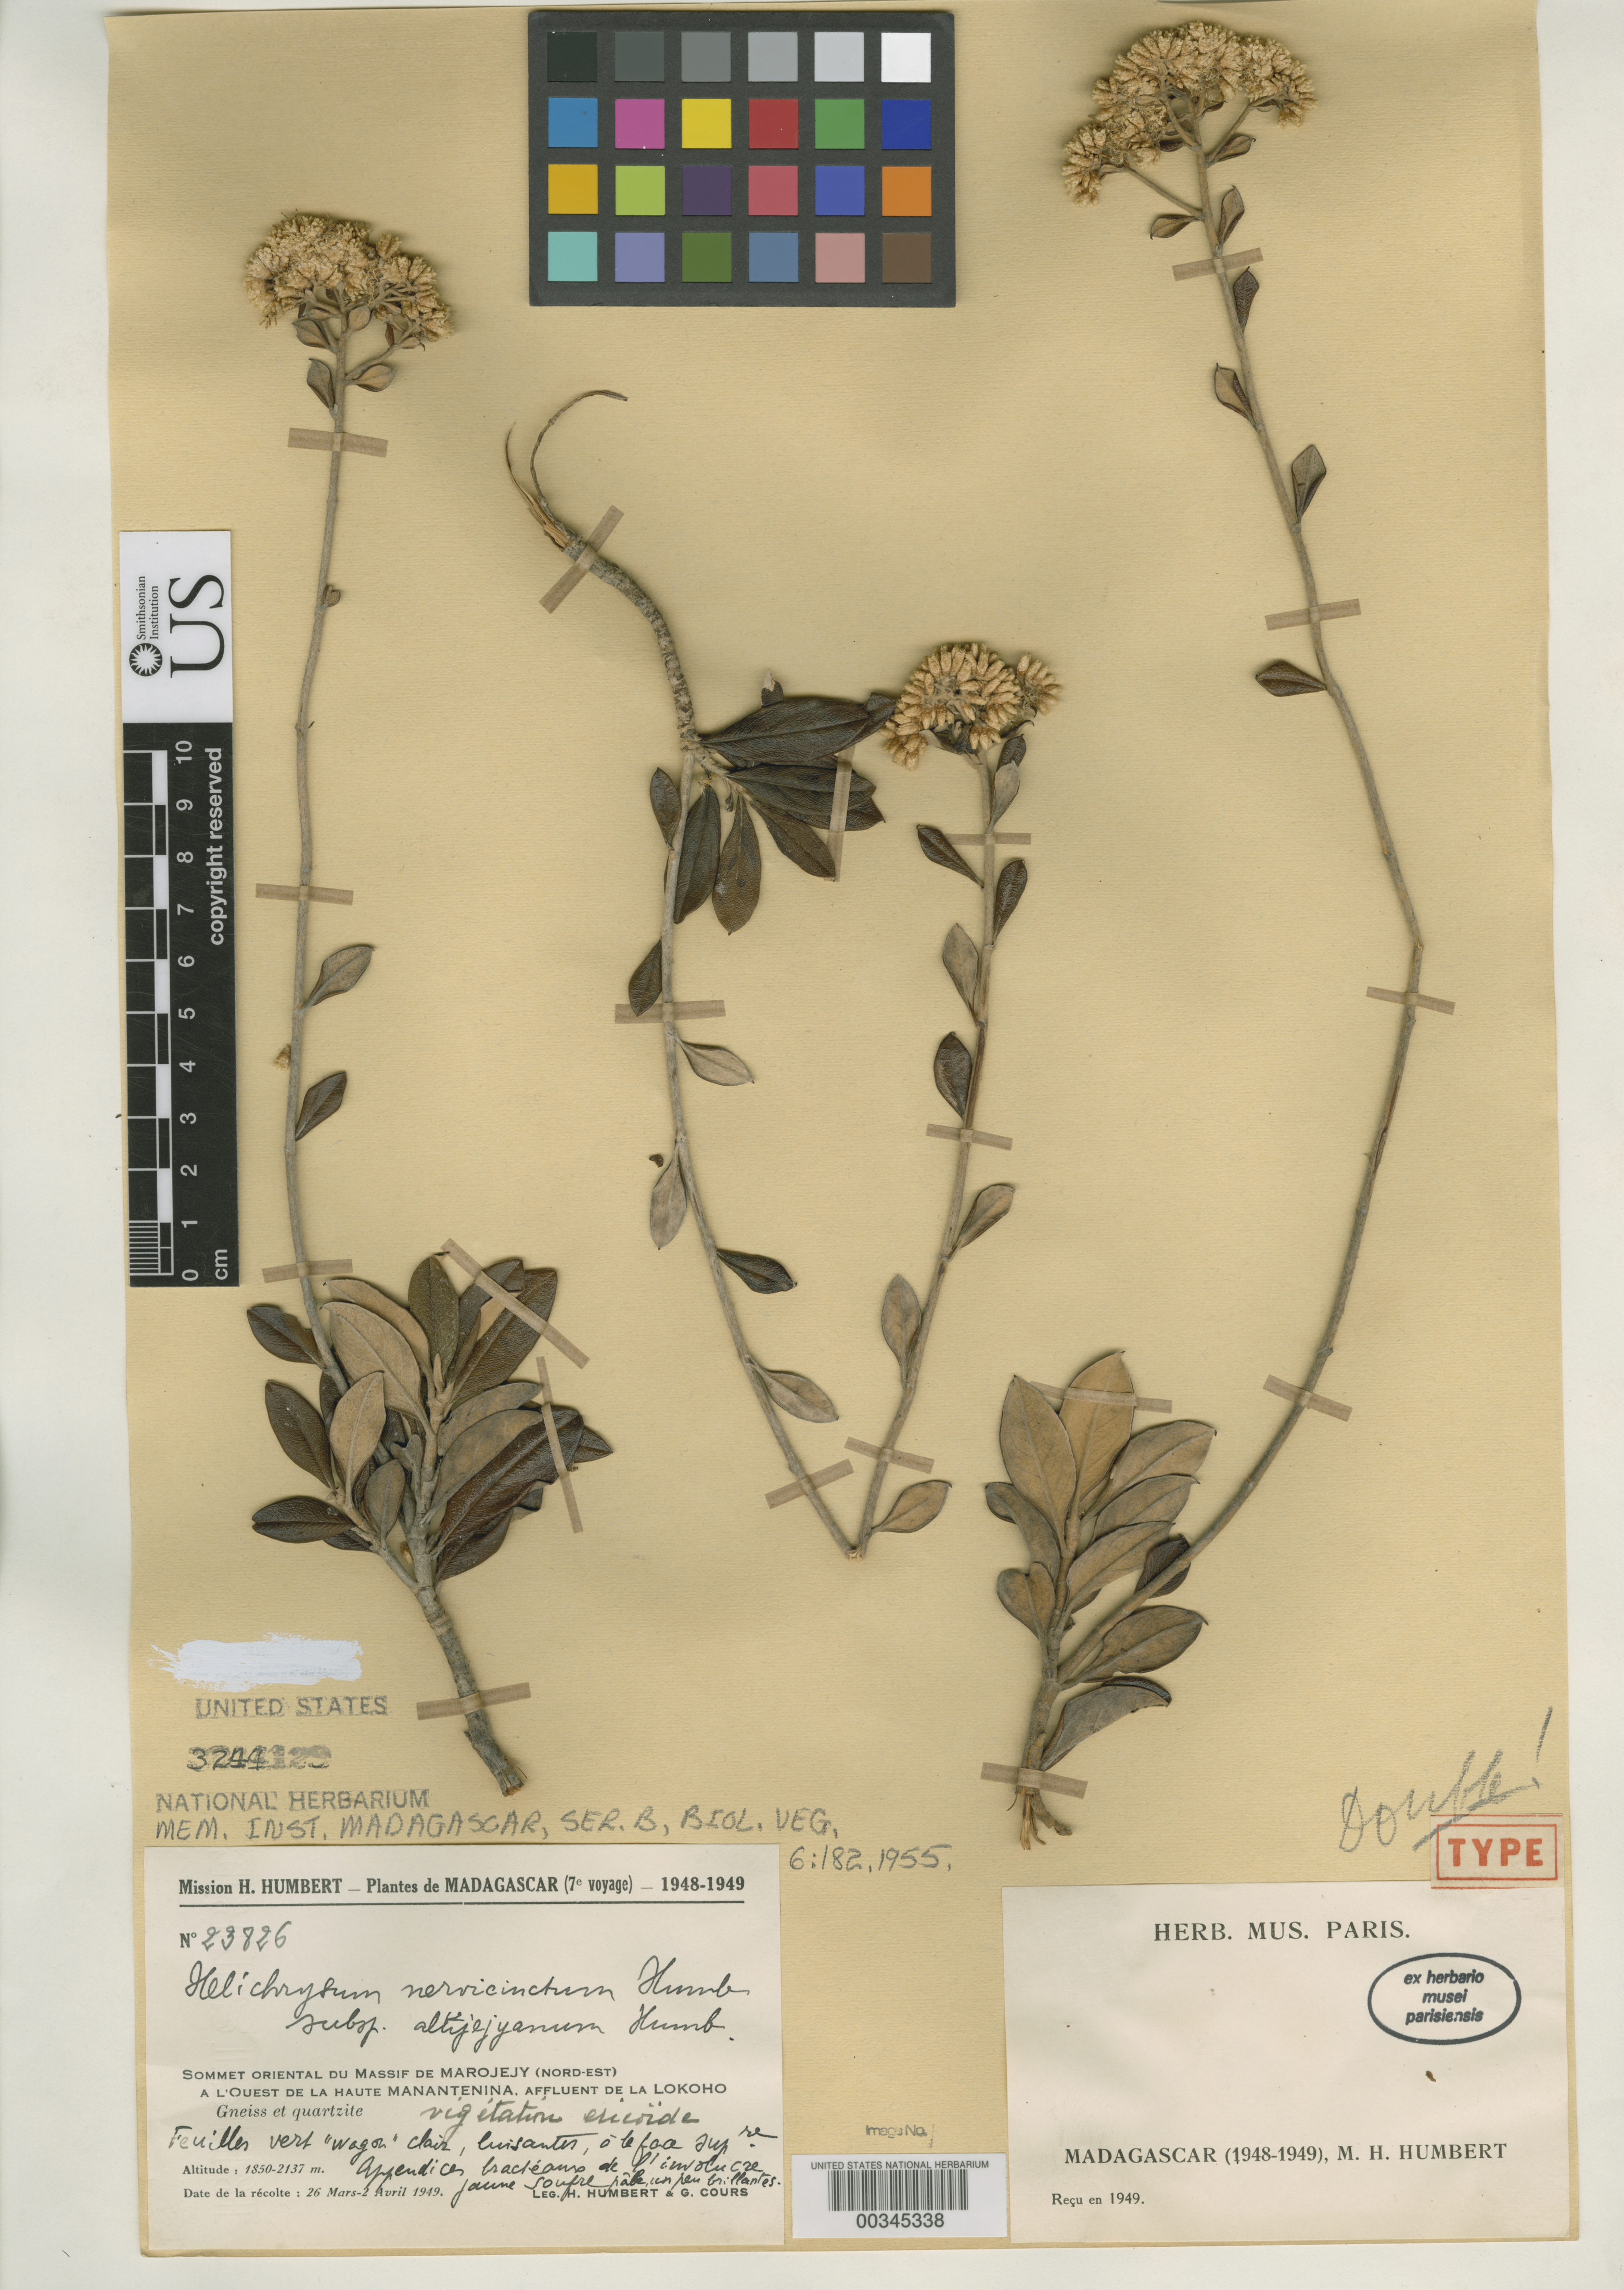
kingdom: Plantae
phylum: Tracheophyta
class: Magnoliopsida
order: Asterales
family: Asteraceae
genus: Helichrysum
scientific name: Helichrysum nervicinctum subsp. altijejyanum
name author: Humbert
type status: Isotype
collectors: H. Humbert & G. Cours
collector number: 23826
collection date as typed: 26 Mar 1949 to 02 Apr 1949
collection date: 1949-03-26/1949-04-02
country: Madagascar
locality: Sommet Oriental du Massif de Marojejy (NE) a l'ouest de La haute Manantenina, affluent de La Lokoho.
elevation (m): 1850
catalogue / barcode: US 3244129